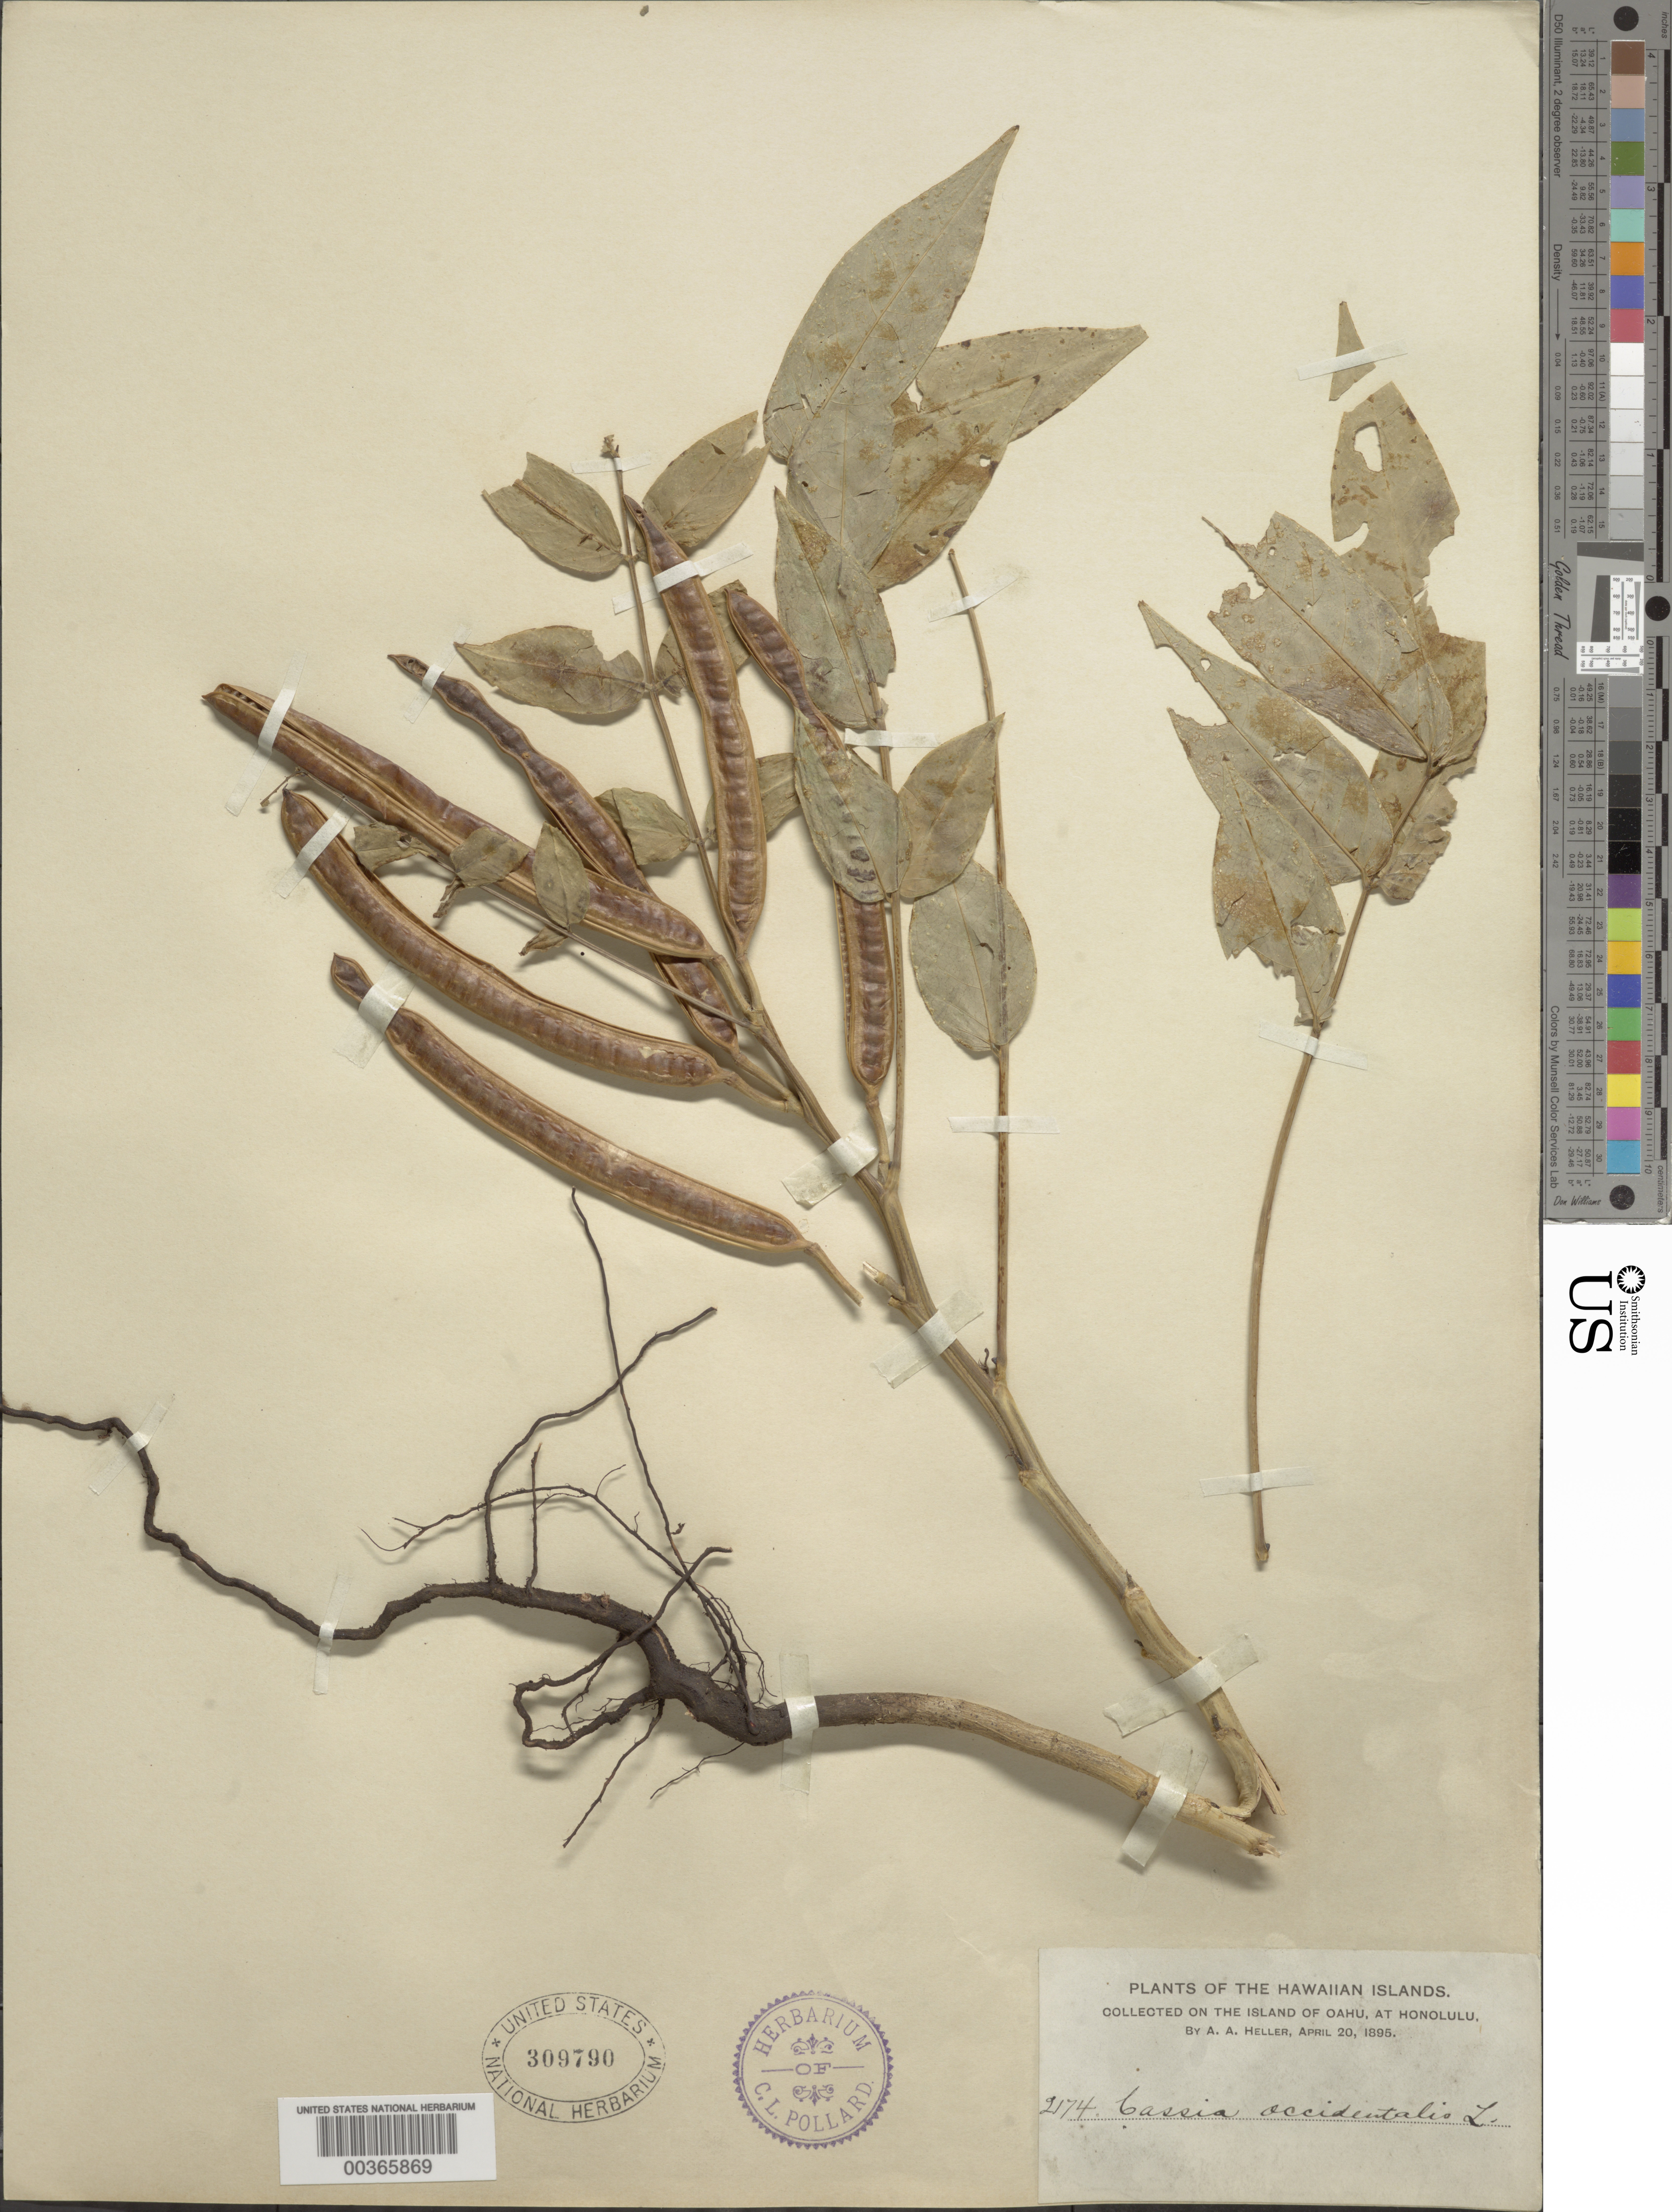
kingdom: Plantae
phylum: Tracheophyta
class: Magnoliopsida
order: Fabales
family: Fabaceae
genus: Senna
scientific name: Senna occidentalis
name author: (L.) Link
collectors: A. A. Heller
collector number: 2174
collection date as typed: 20 Apr 1895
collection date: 1895-04-20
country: United States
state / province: Hawaii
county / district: Honolulu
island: Oahu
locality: At honolulu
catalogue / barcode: US 309790